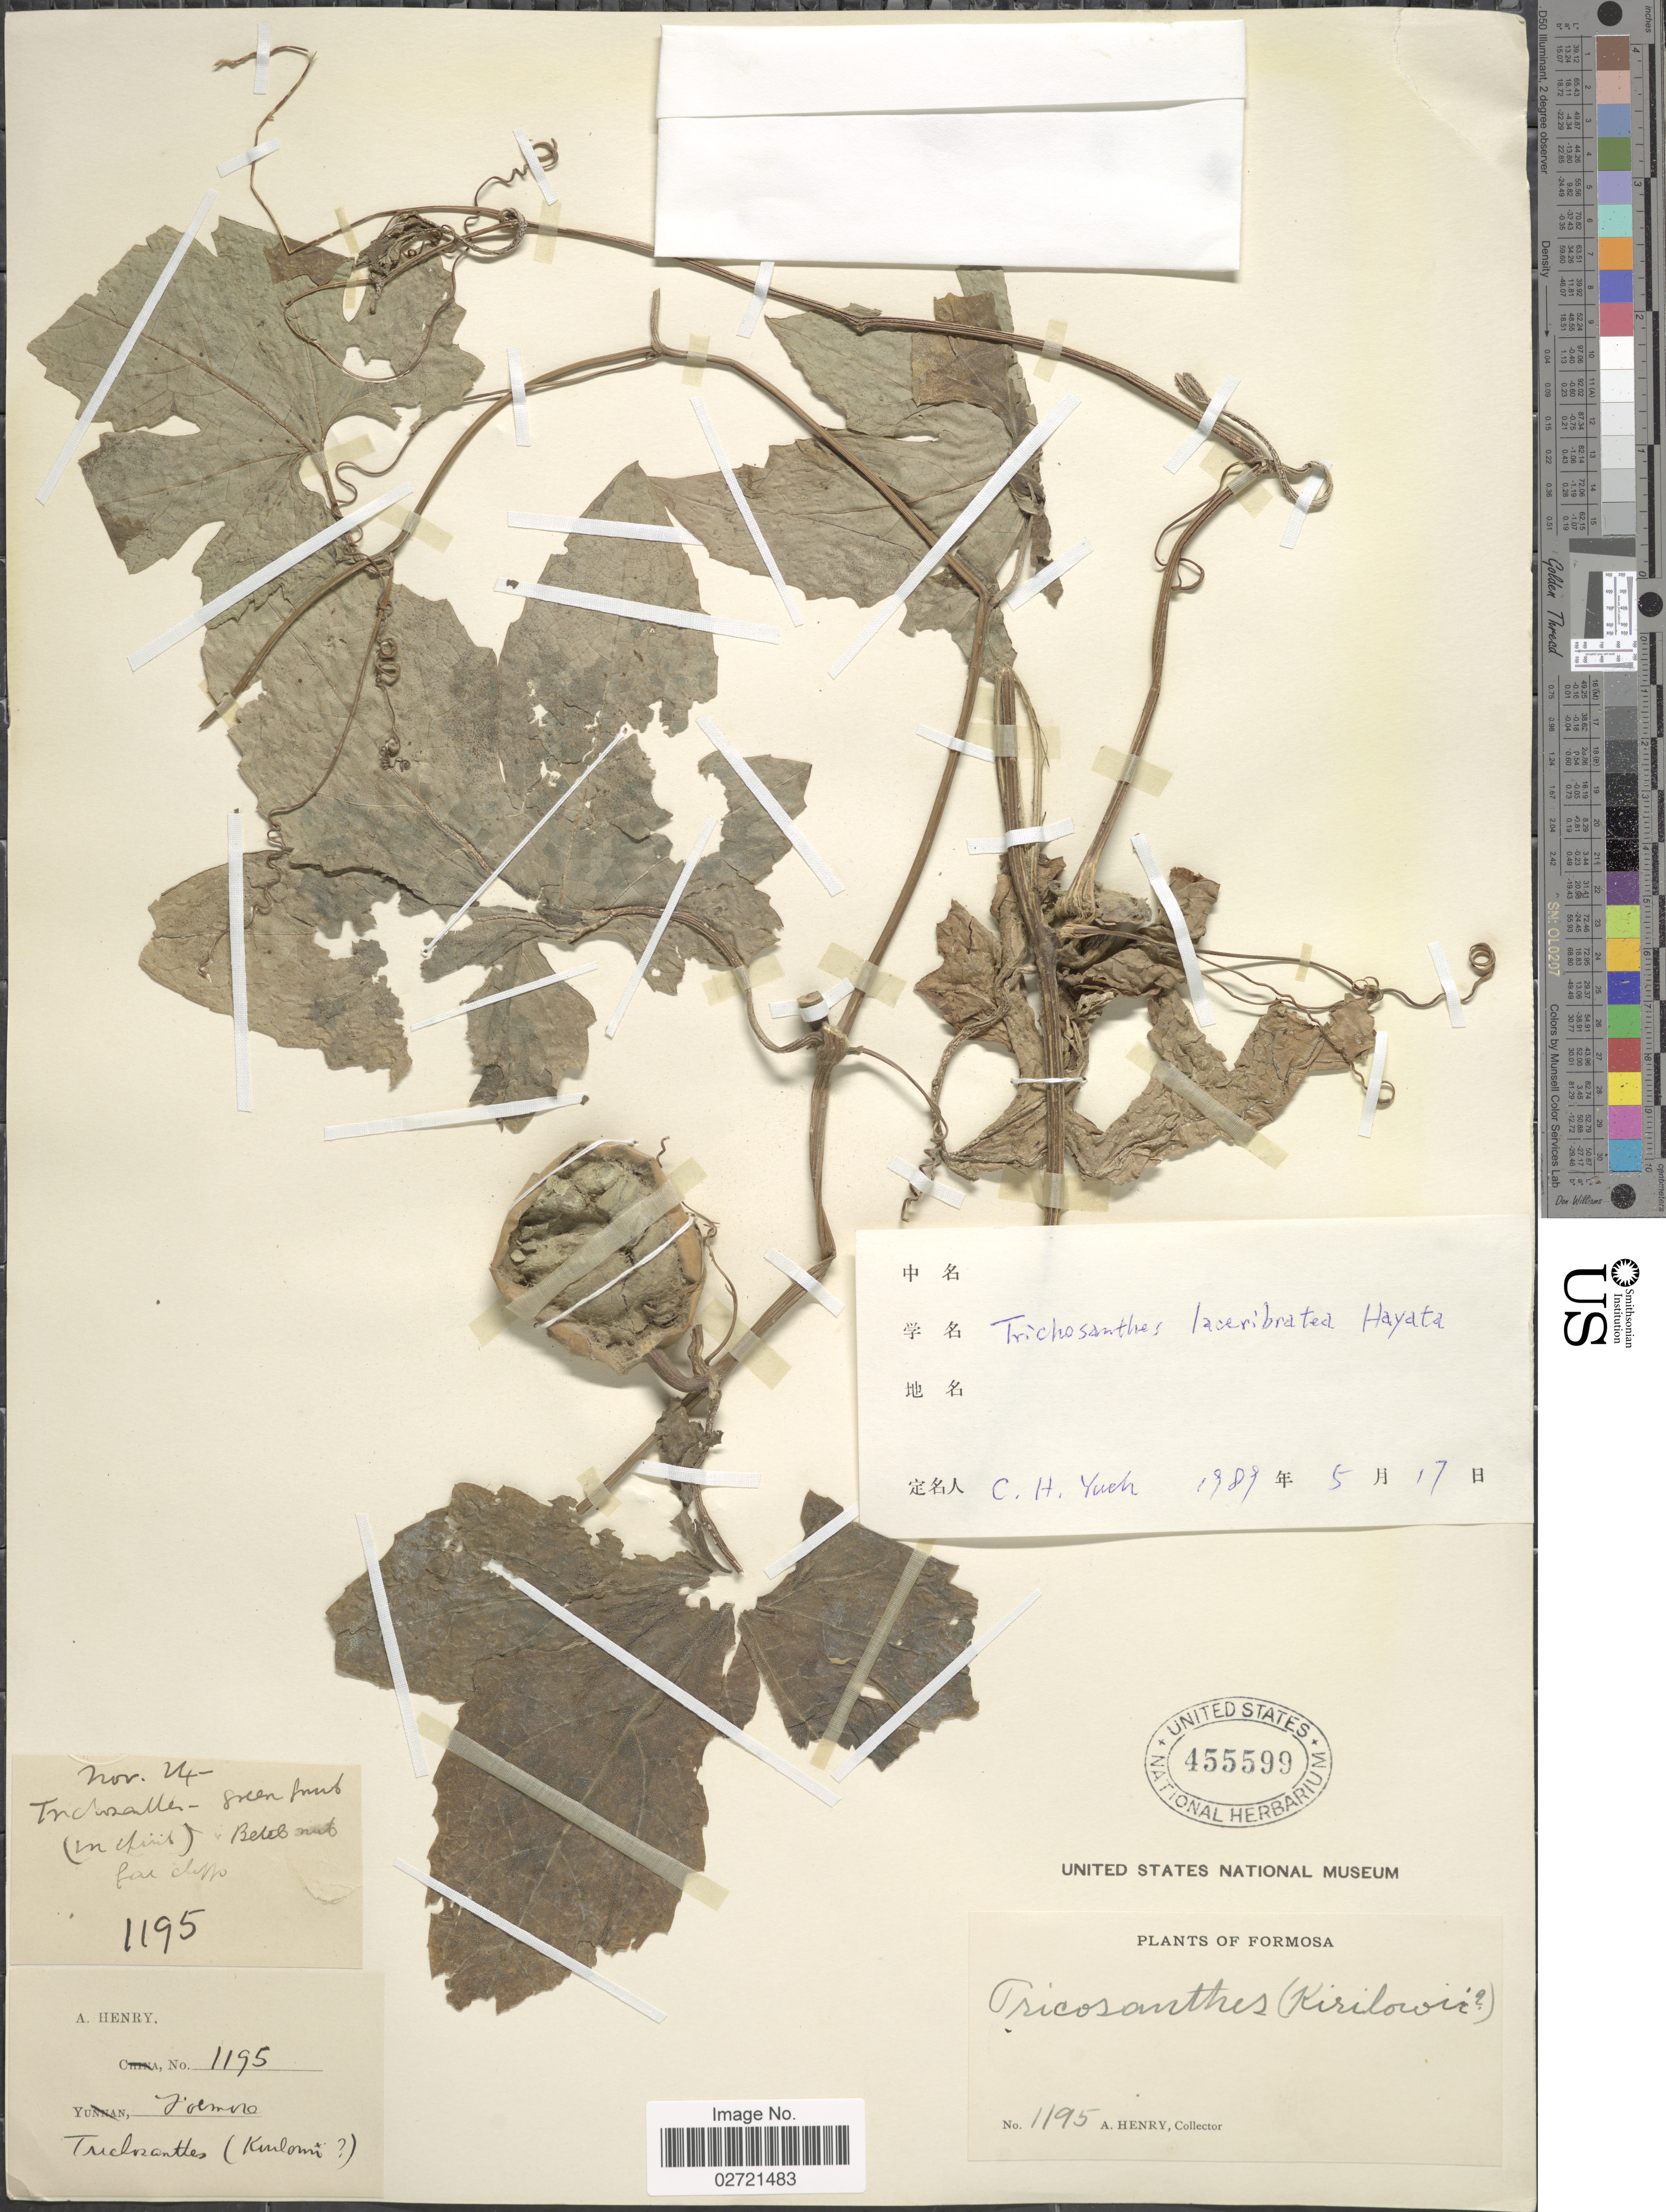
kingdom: Plantae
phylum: Tracheophyta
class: Magnoliopsida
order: Cucurbitales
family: Cucurbitaceae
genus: Trichosanthes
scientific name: Trichosanthes laceribractea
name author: Hayata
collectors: A. Henry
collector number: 1195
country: Taiwan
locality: Formosa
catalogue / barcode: US 455599